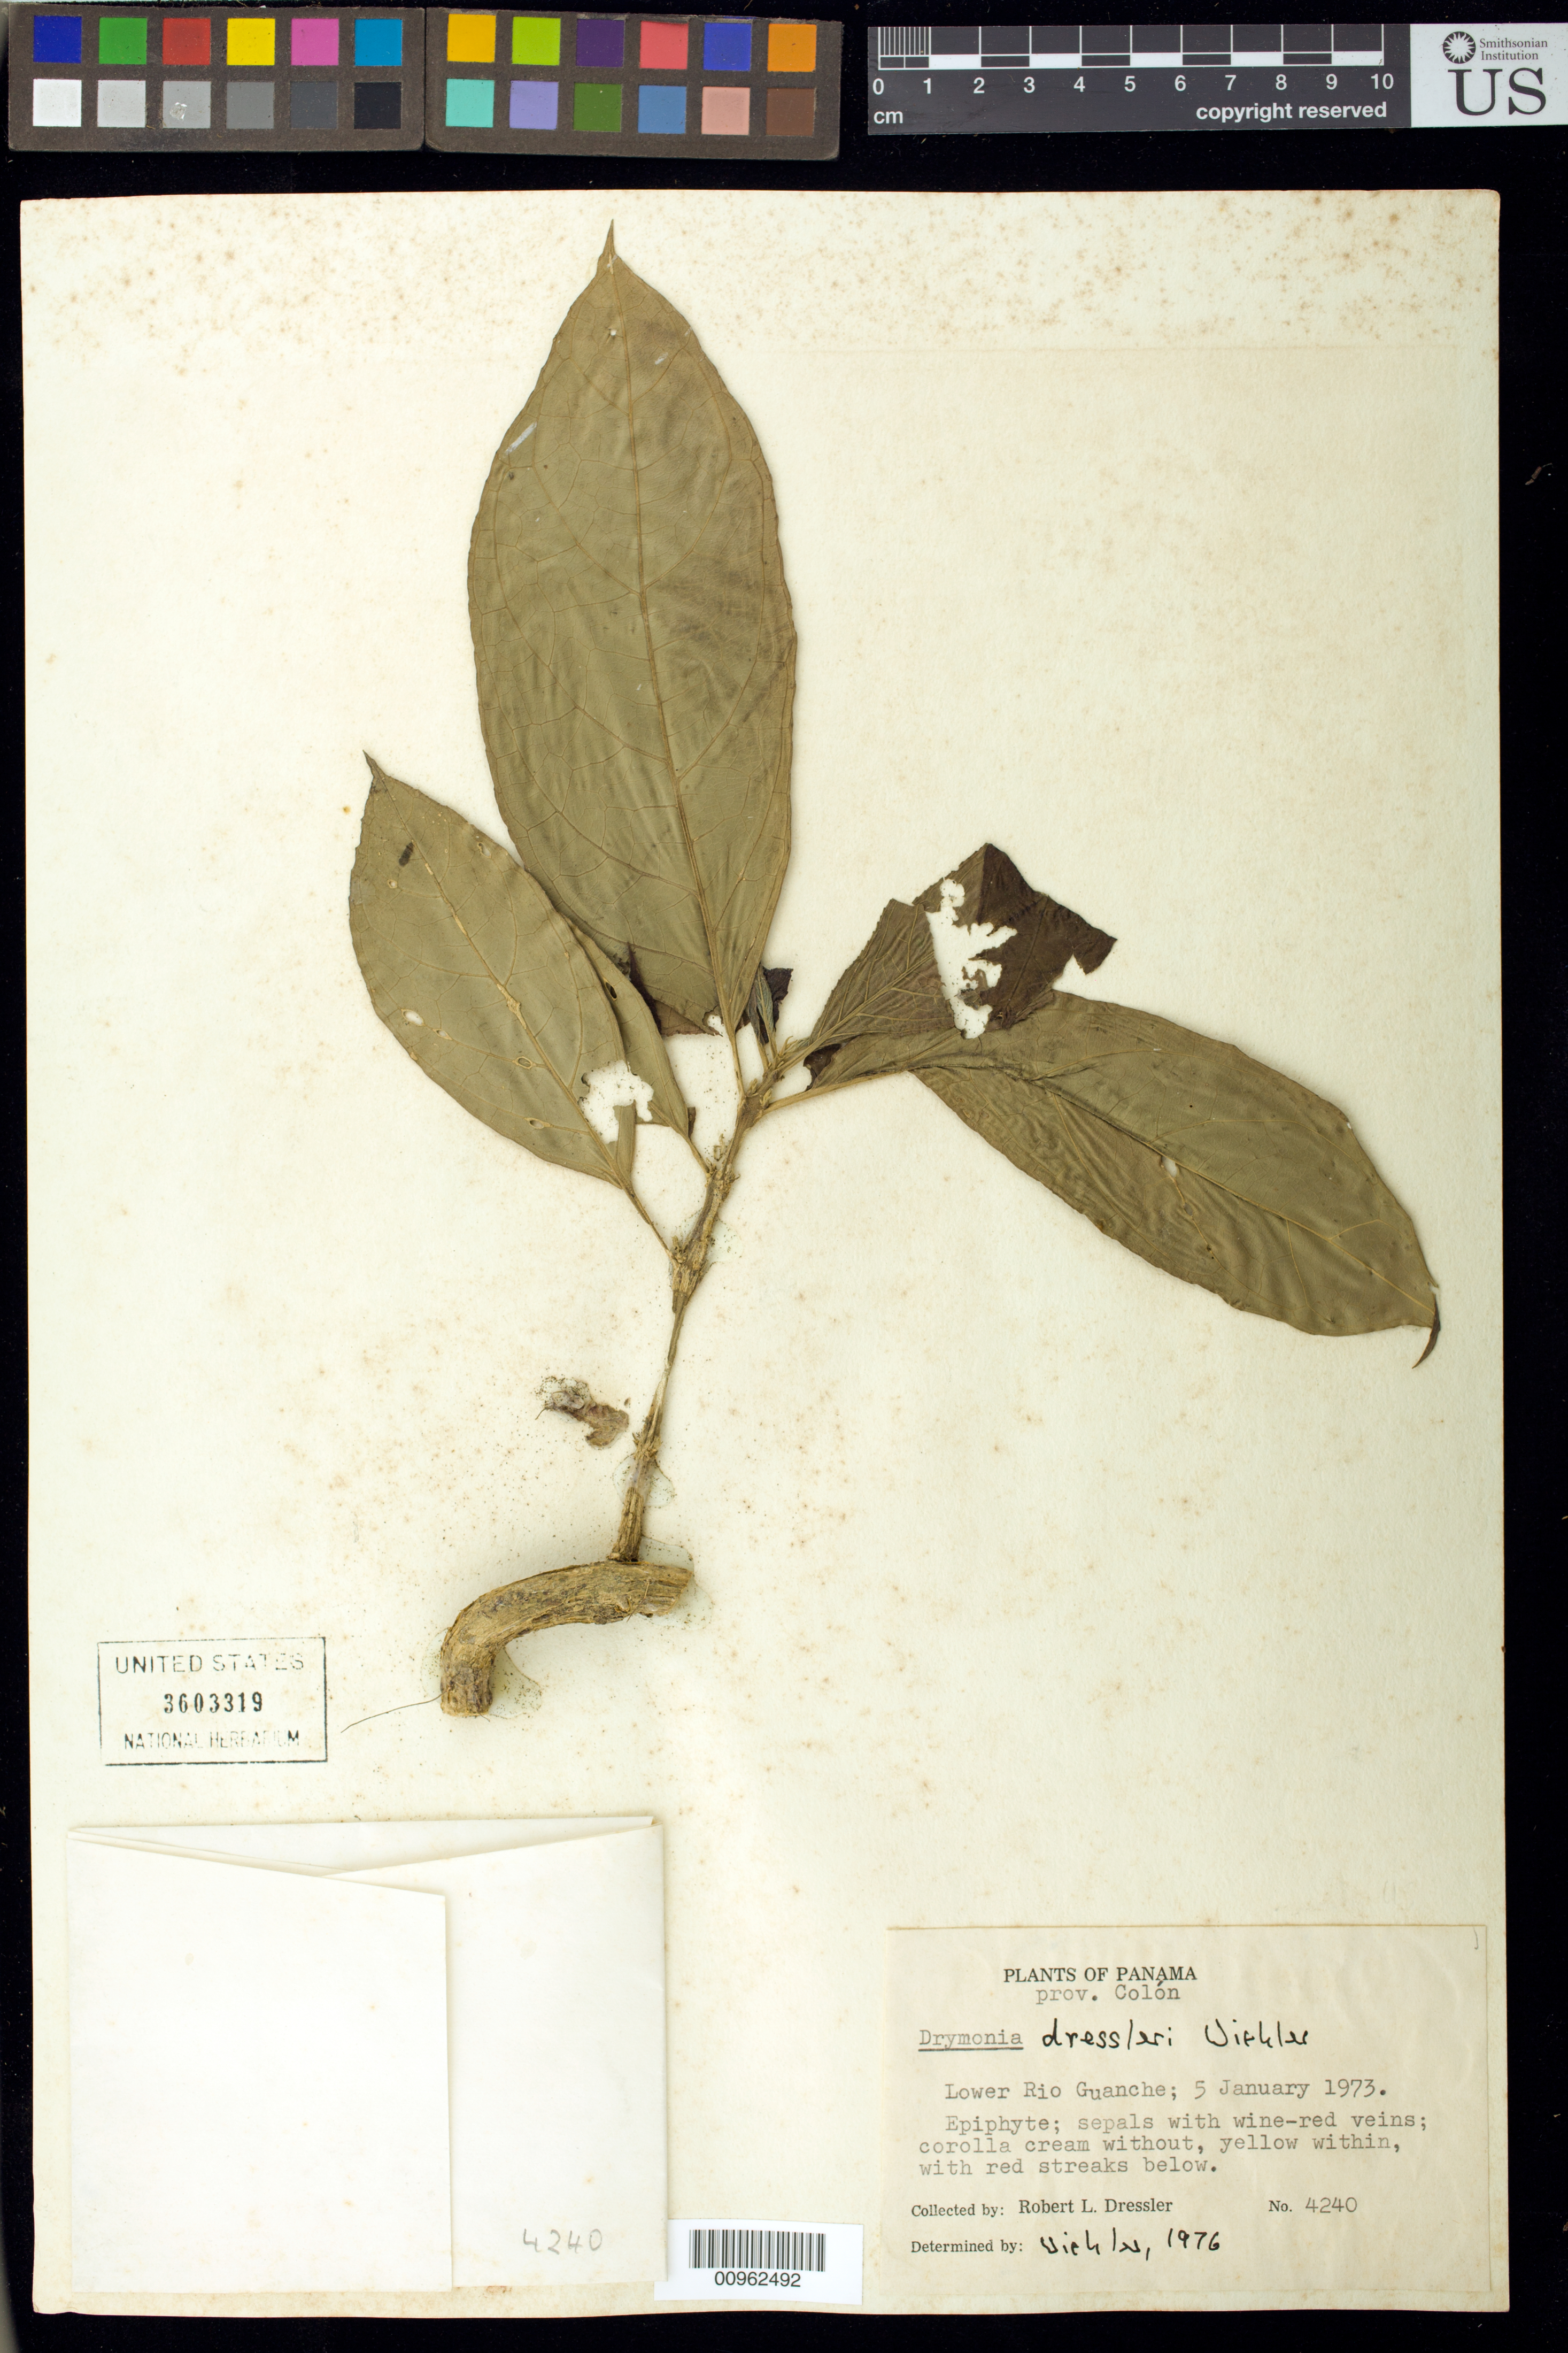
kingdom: Plantae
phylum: Tracheophyta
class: Magnoliopsida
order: Lamiales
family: Gesneriaceae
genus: Drymonia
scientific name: Drymonia macrophylla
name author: (Oerst.) H.E. Moore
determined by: Skog, Laurence E.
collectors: R. Dressler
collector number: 4240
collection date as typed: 05 Jan 1973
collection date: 1973-01-05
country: Panama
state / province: Coclé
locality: Lower Rio Guanche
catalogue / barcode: US 3603319